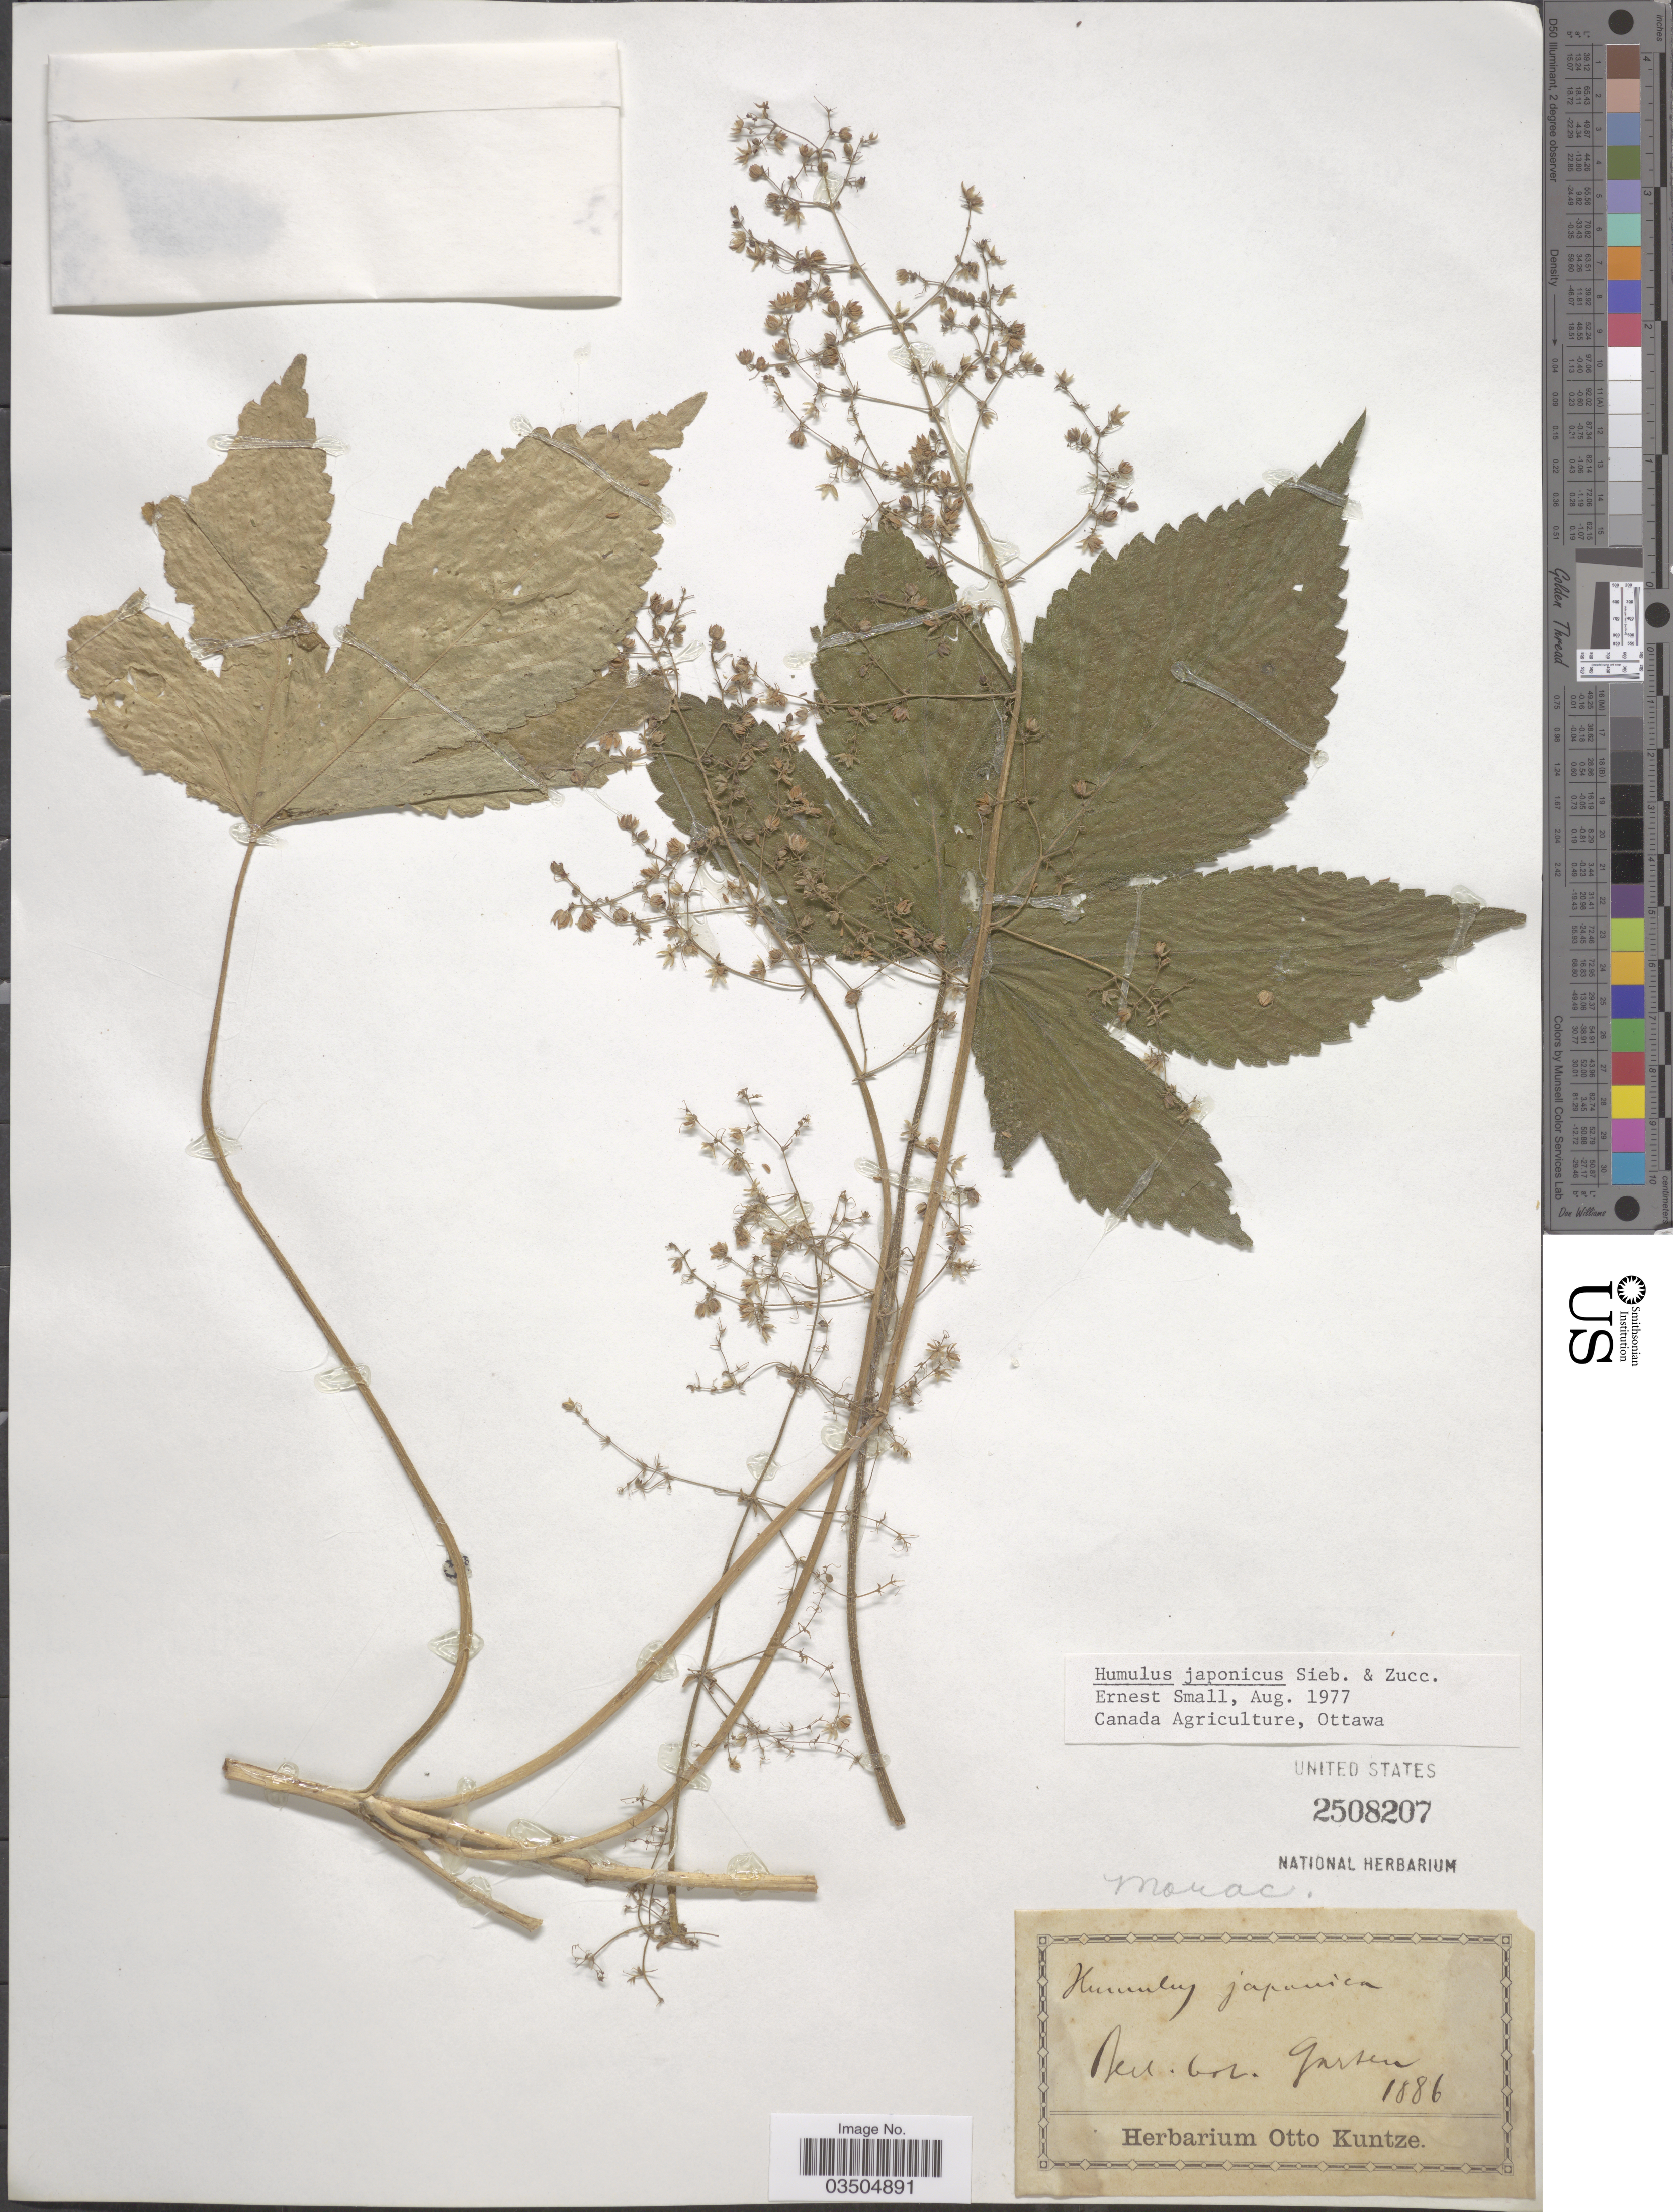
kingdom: Plantae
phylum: Tracheophyta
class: Magnoliopsida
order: Rosales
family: Cannabaceae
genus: Humulus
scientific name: Humulus japonicus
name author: Siebold & Zucc.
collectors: ex herb. Otto Kuntze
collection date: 1886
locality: Nen. bot. Garten.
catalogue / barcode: US 2508207